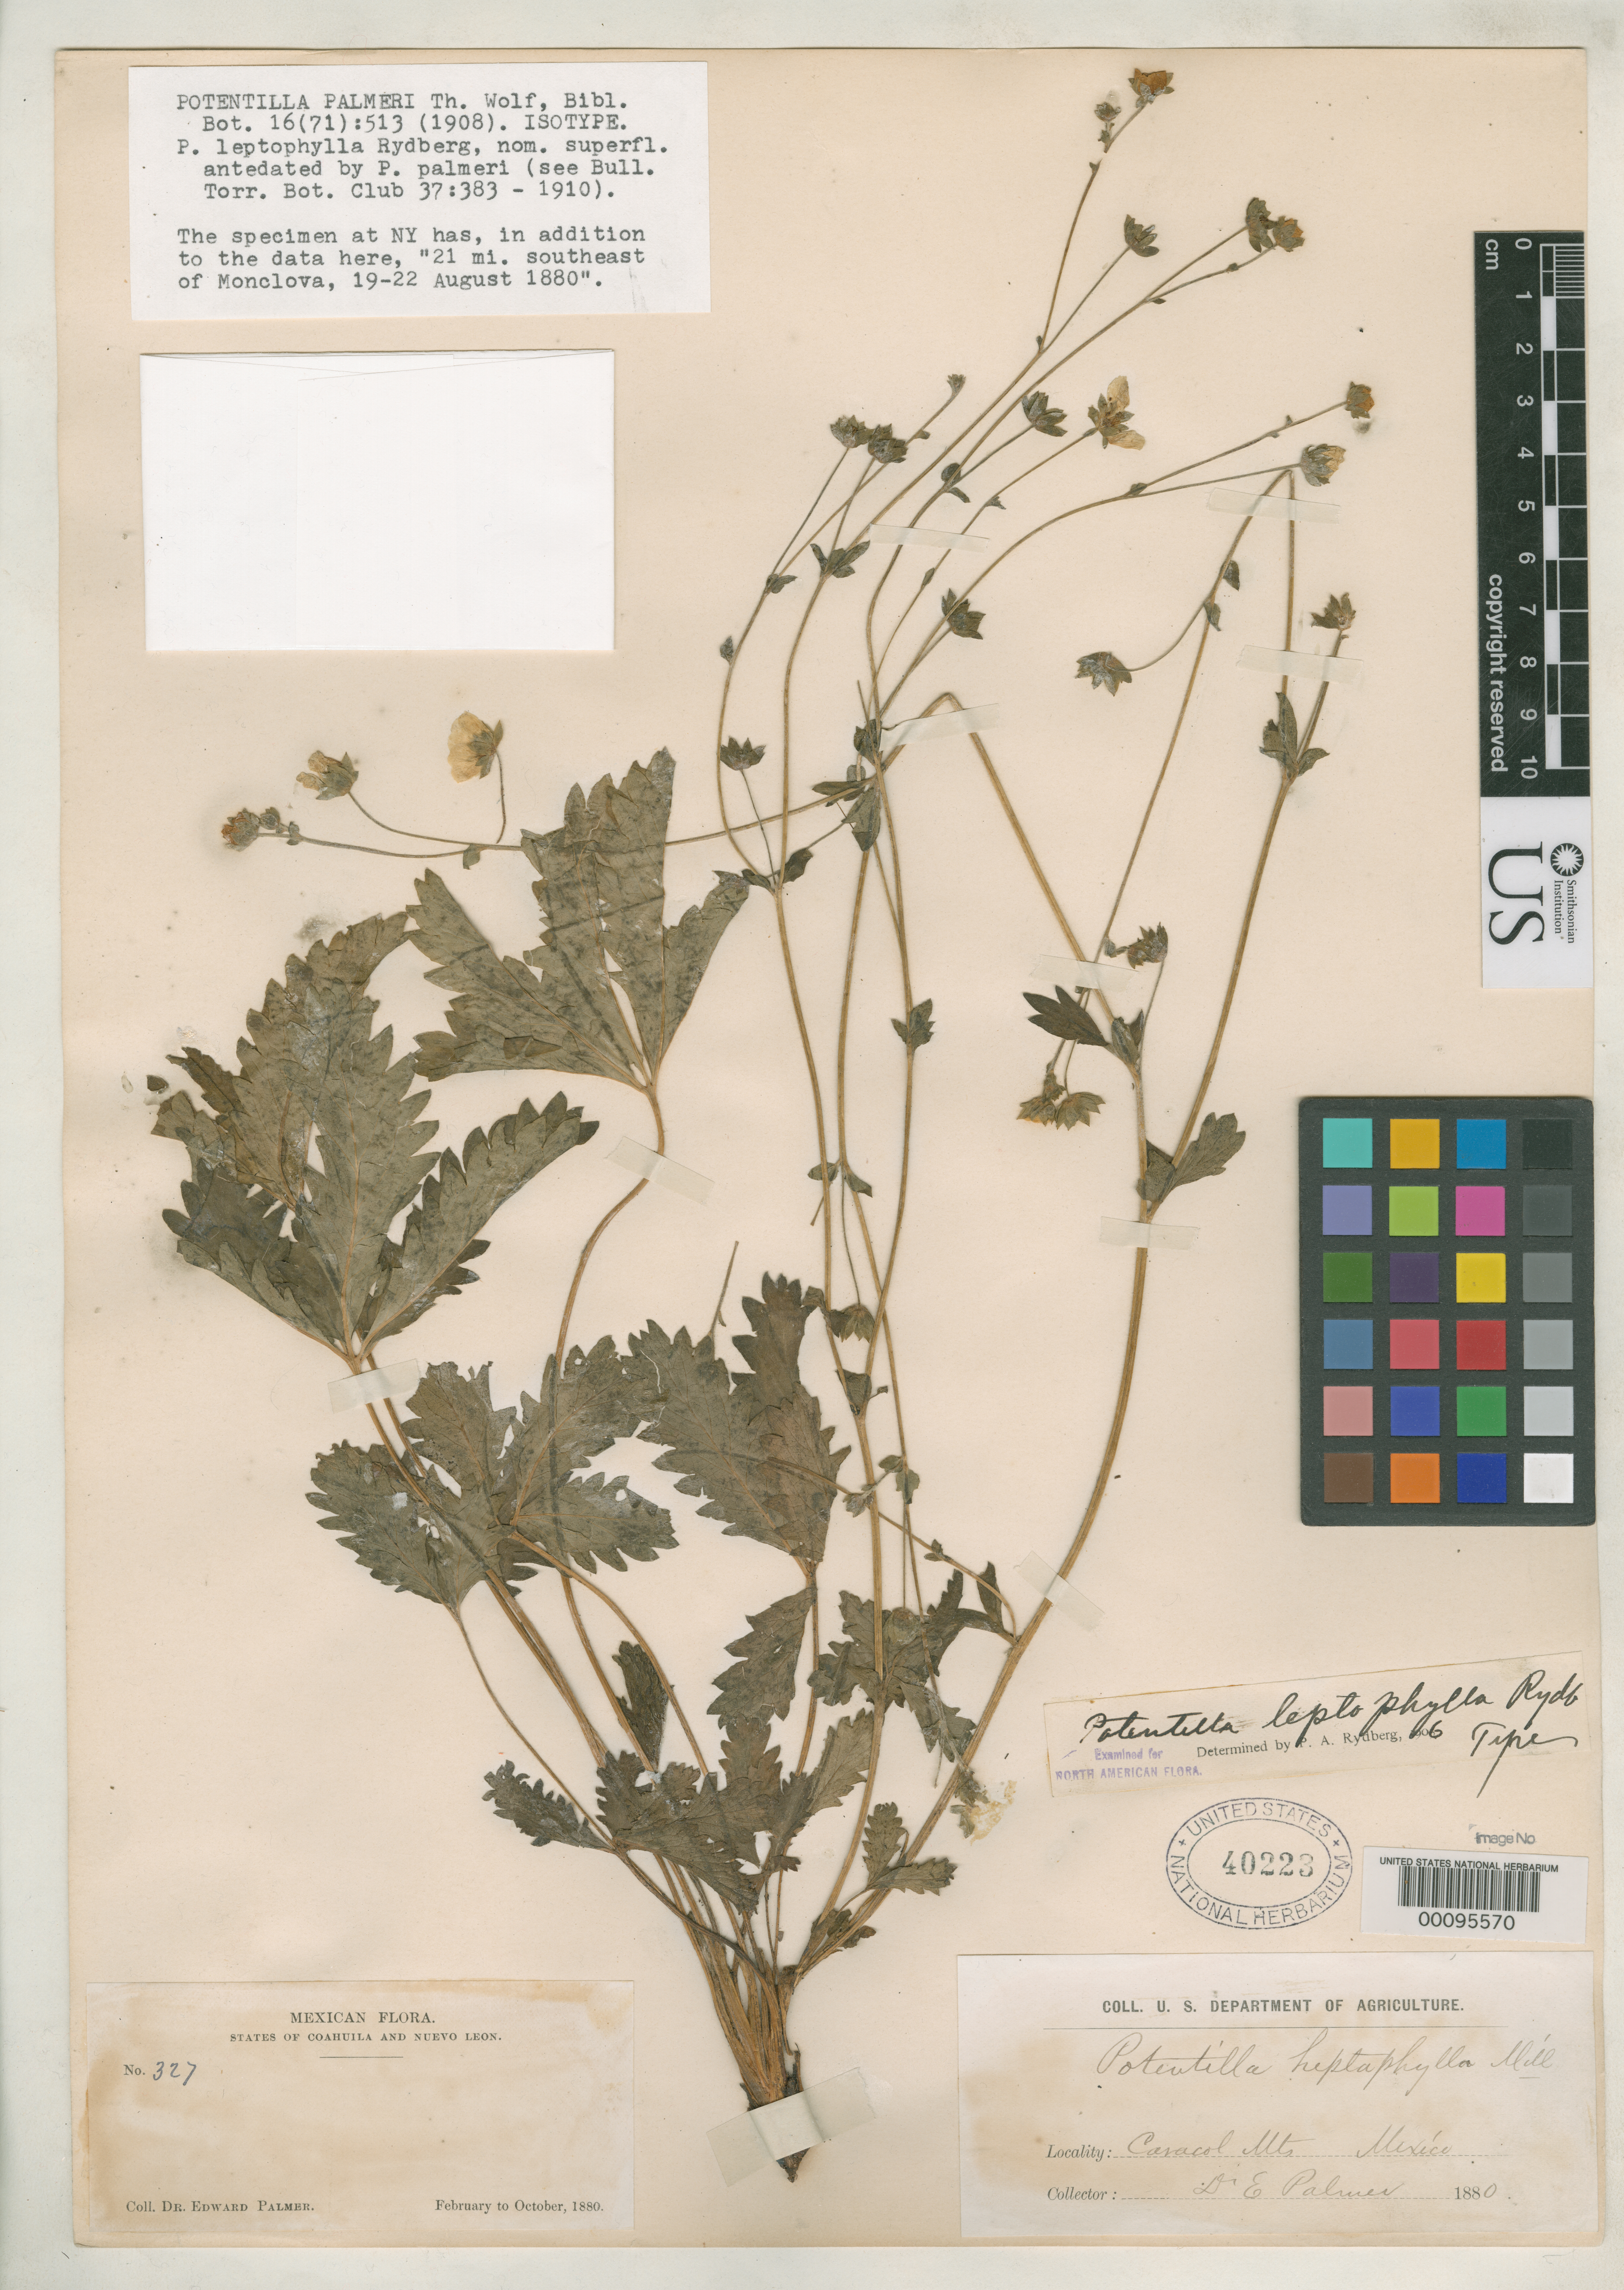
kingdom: Plantae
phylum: Tracheophyta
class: Magnoliopsida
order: Rosales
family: Rosaceae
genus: Potentilla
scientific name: Potentilla palmeri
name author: F.T. Wolf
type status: Holotype; Isotype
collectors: E. Palmer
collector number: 327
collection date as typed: Feb 1880 to -- Oct 1880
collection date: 1880-02/1880-10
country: Mexico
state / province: Coahuila / Nuevo León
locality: Caracol Mountains.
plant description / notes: Isotype of Potentilla palmeri Wolf (Biblioth. Bot. 16:513. 1908) and holotype of Potentilla leptophylla Rydberg, nom. illeg. superfl. (N. Amer. Fl. 22: 310, 1908). See Bull. Torrey Bot. Club 37: 383 (1910).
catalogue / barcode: US 40223